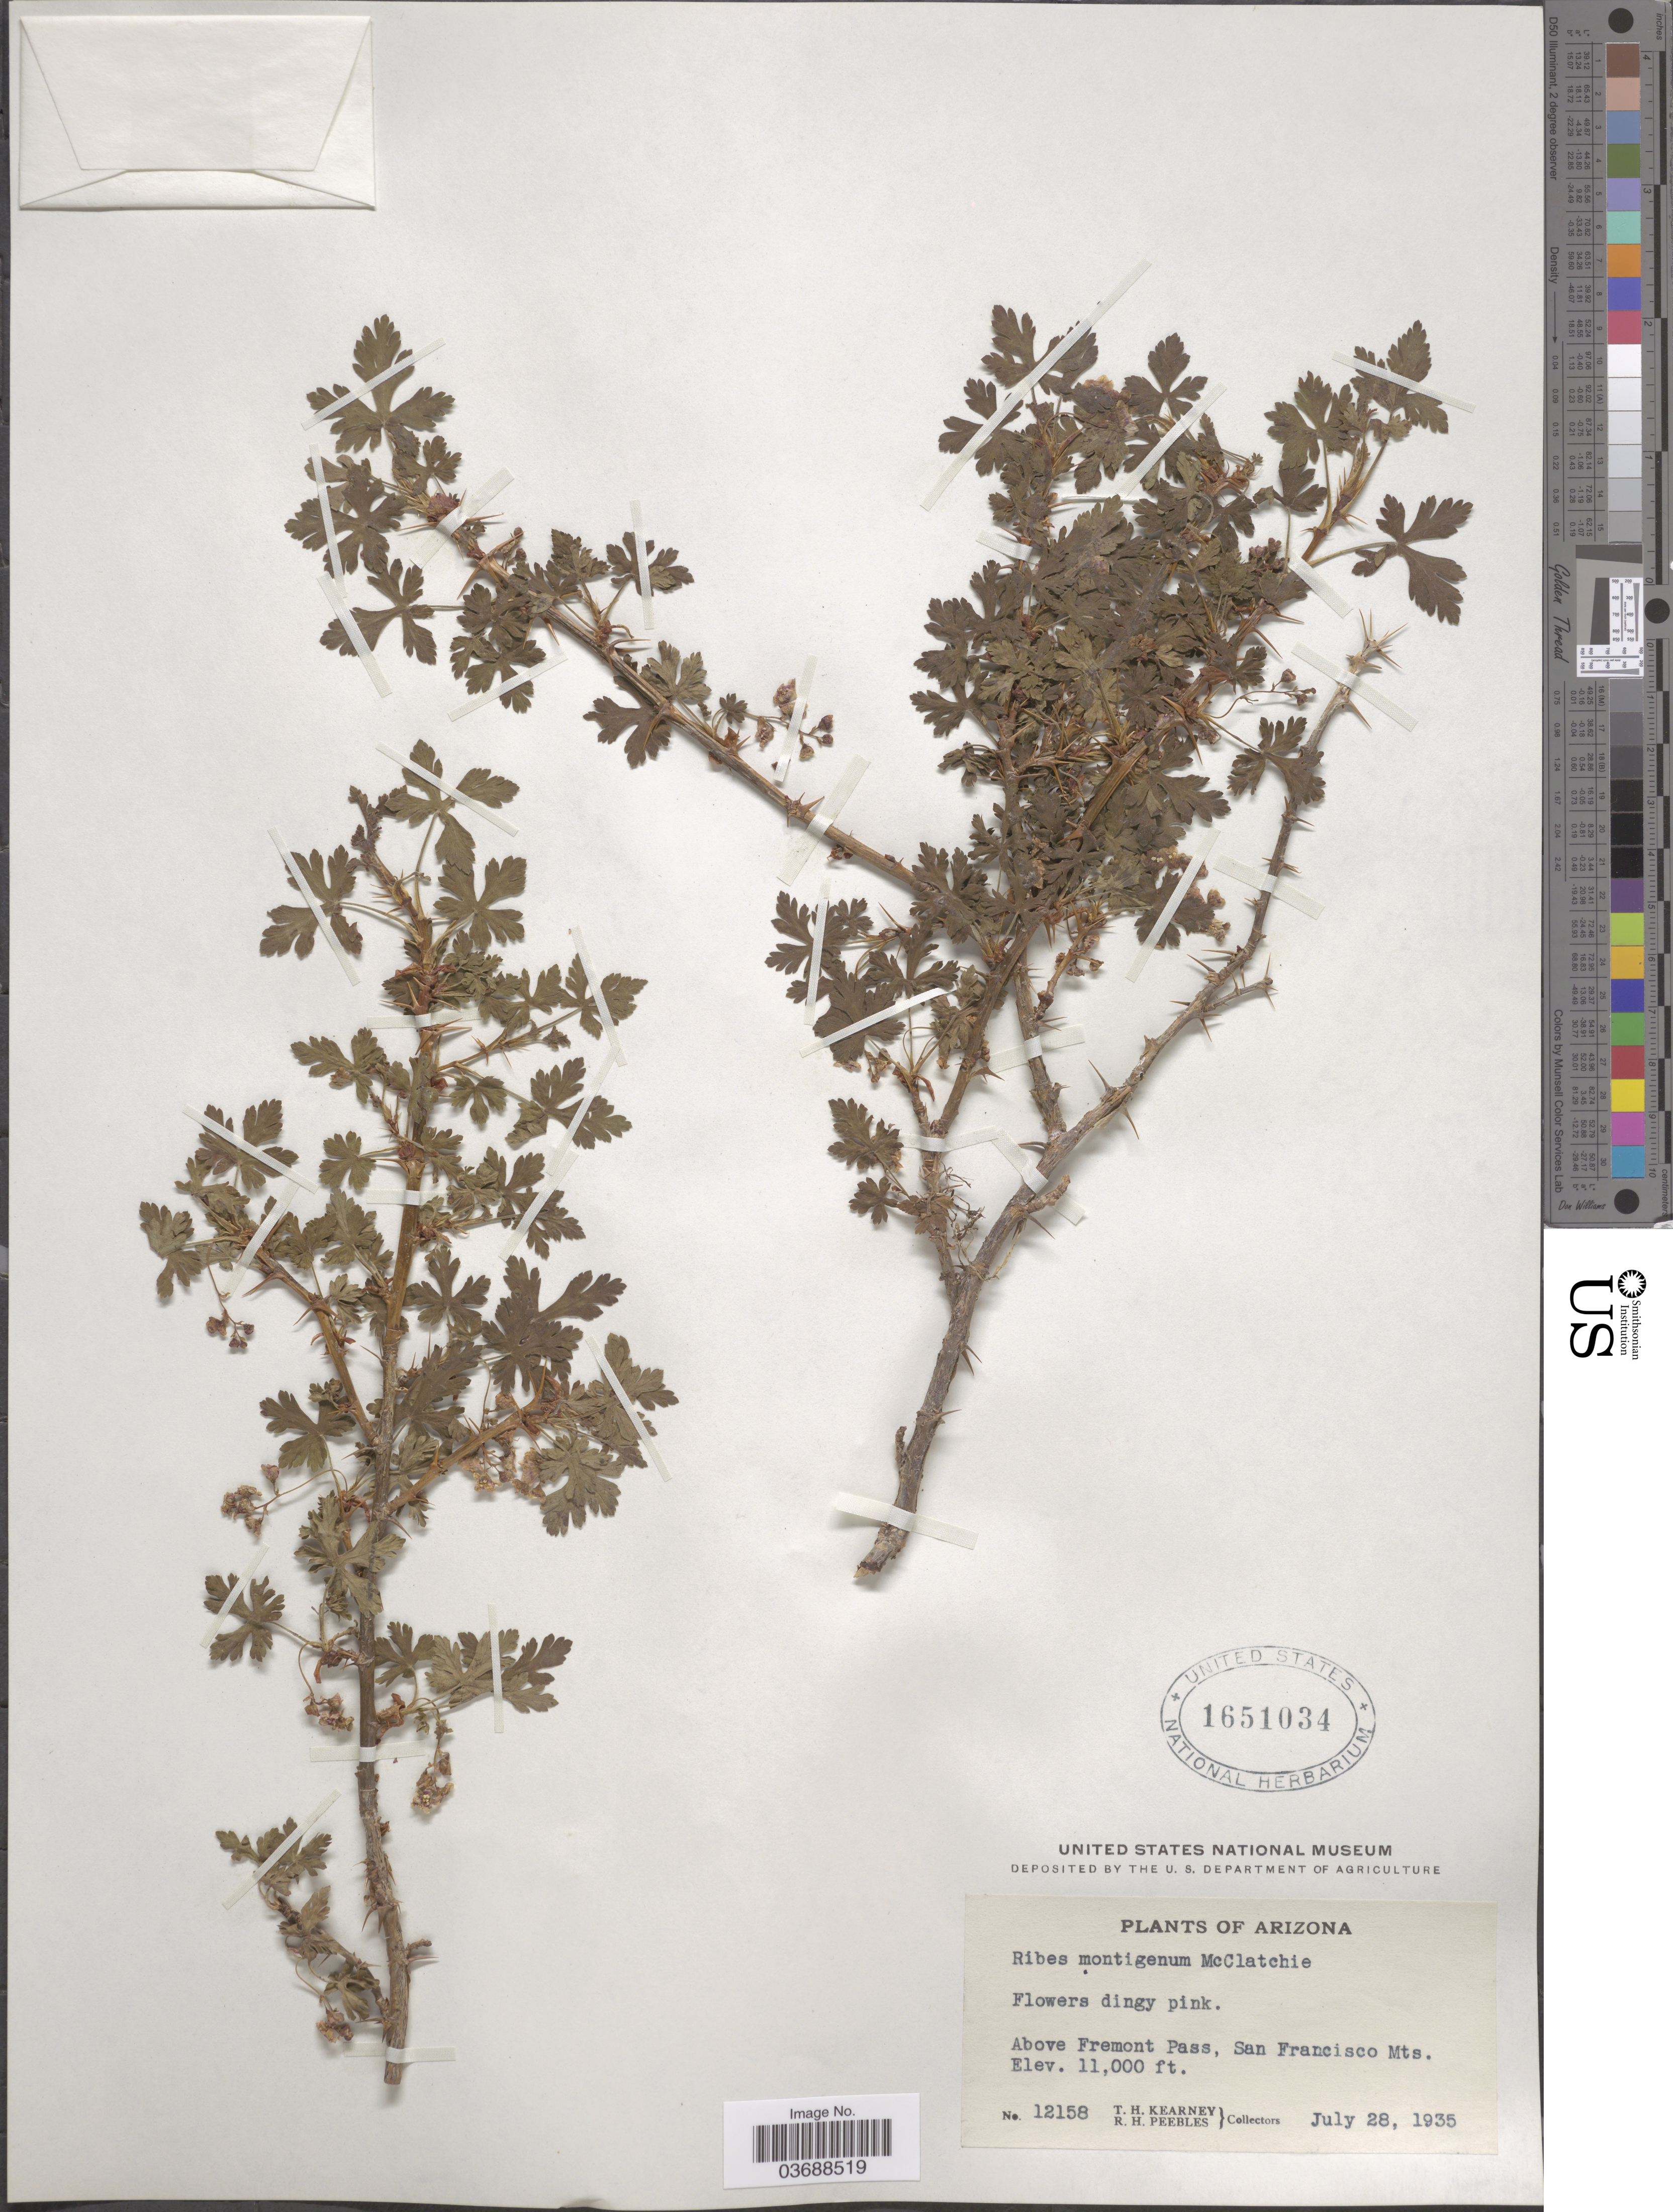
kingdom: Plantae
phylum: Tracheophyta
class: Magnoliopsida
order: Saxifragales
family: Grossulariaceae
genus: Ribes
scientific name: Ribes montigenum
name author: McClatchie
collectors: T. H. Kearney & R. H. Peebles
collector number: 12158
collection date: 1935-07-28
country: United States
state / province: Arizona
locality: Above Fremont Pass, San Francisco Mts.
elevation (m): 3353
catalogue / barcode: US 1651034